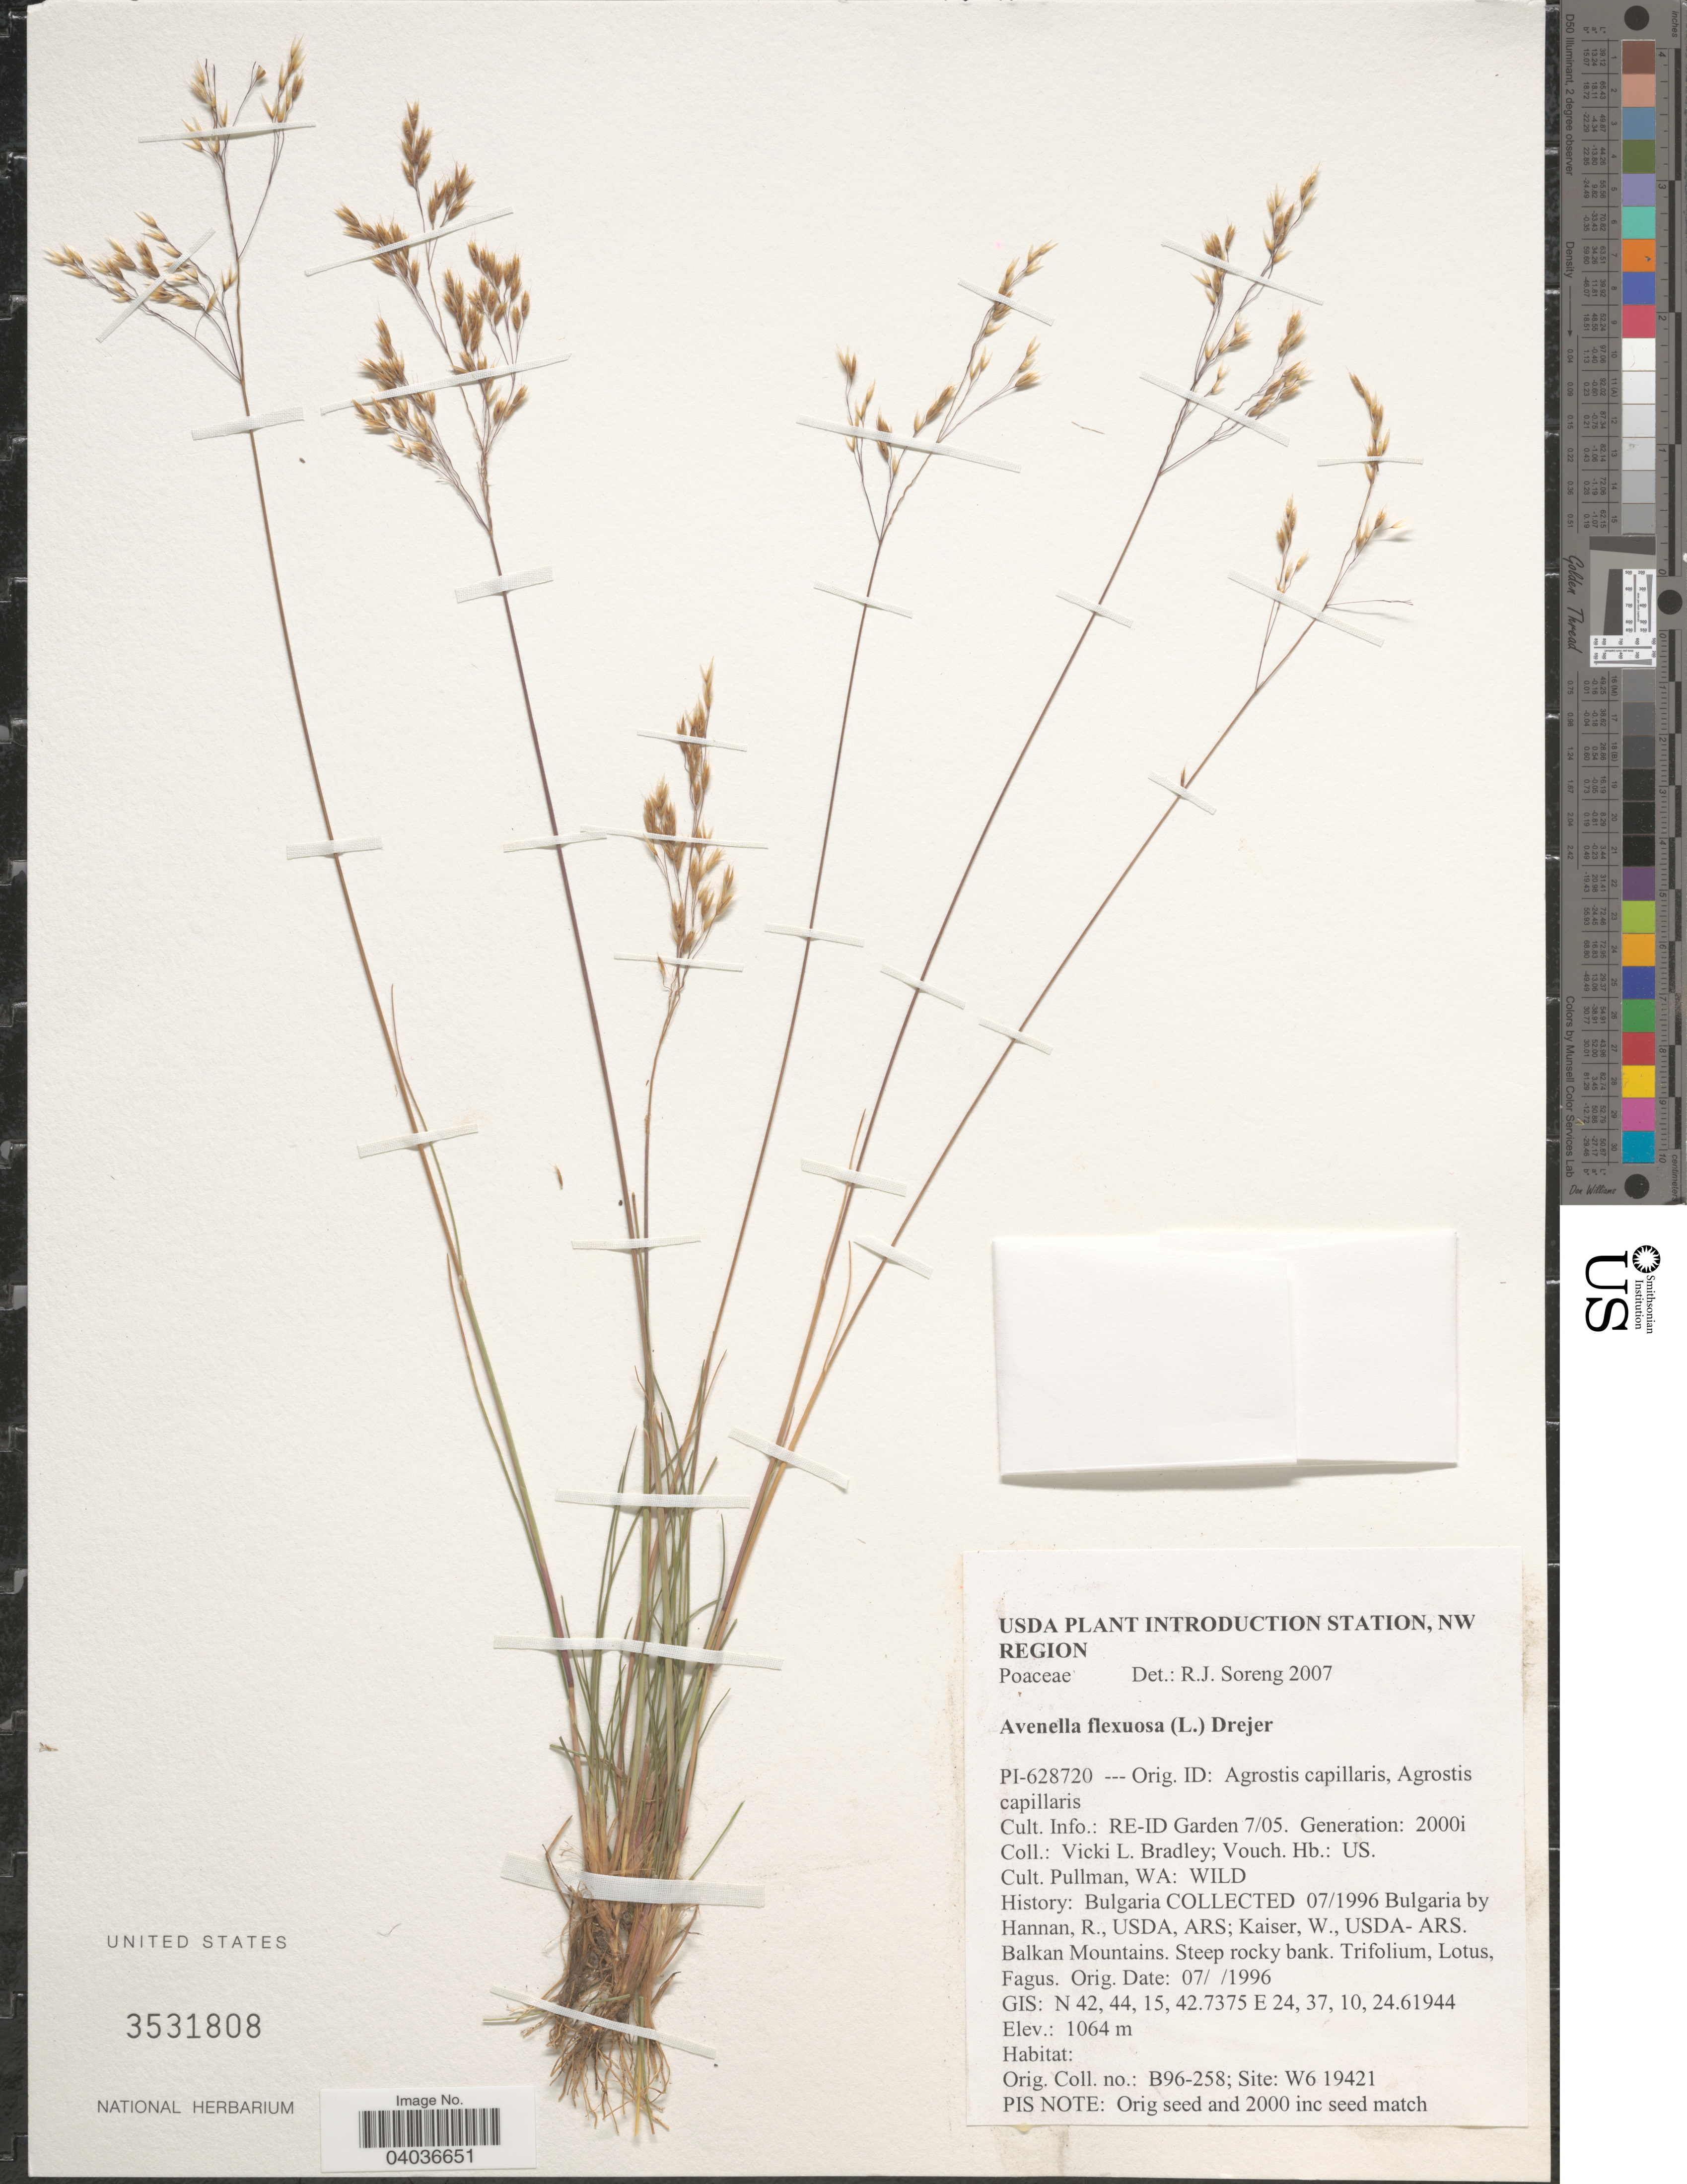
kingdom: Plantae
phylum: Tracheophyta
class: Liliopsida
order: Poales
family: Poaceae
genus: Avenella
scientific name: Avenella flexuosa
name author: (L.) Drejer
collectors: V. Bradley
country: United States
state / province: Washington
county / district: Whitman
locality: RE-ID Garden 7/05. Pullman.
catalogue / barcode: US 3531808